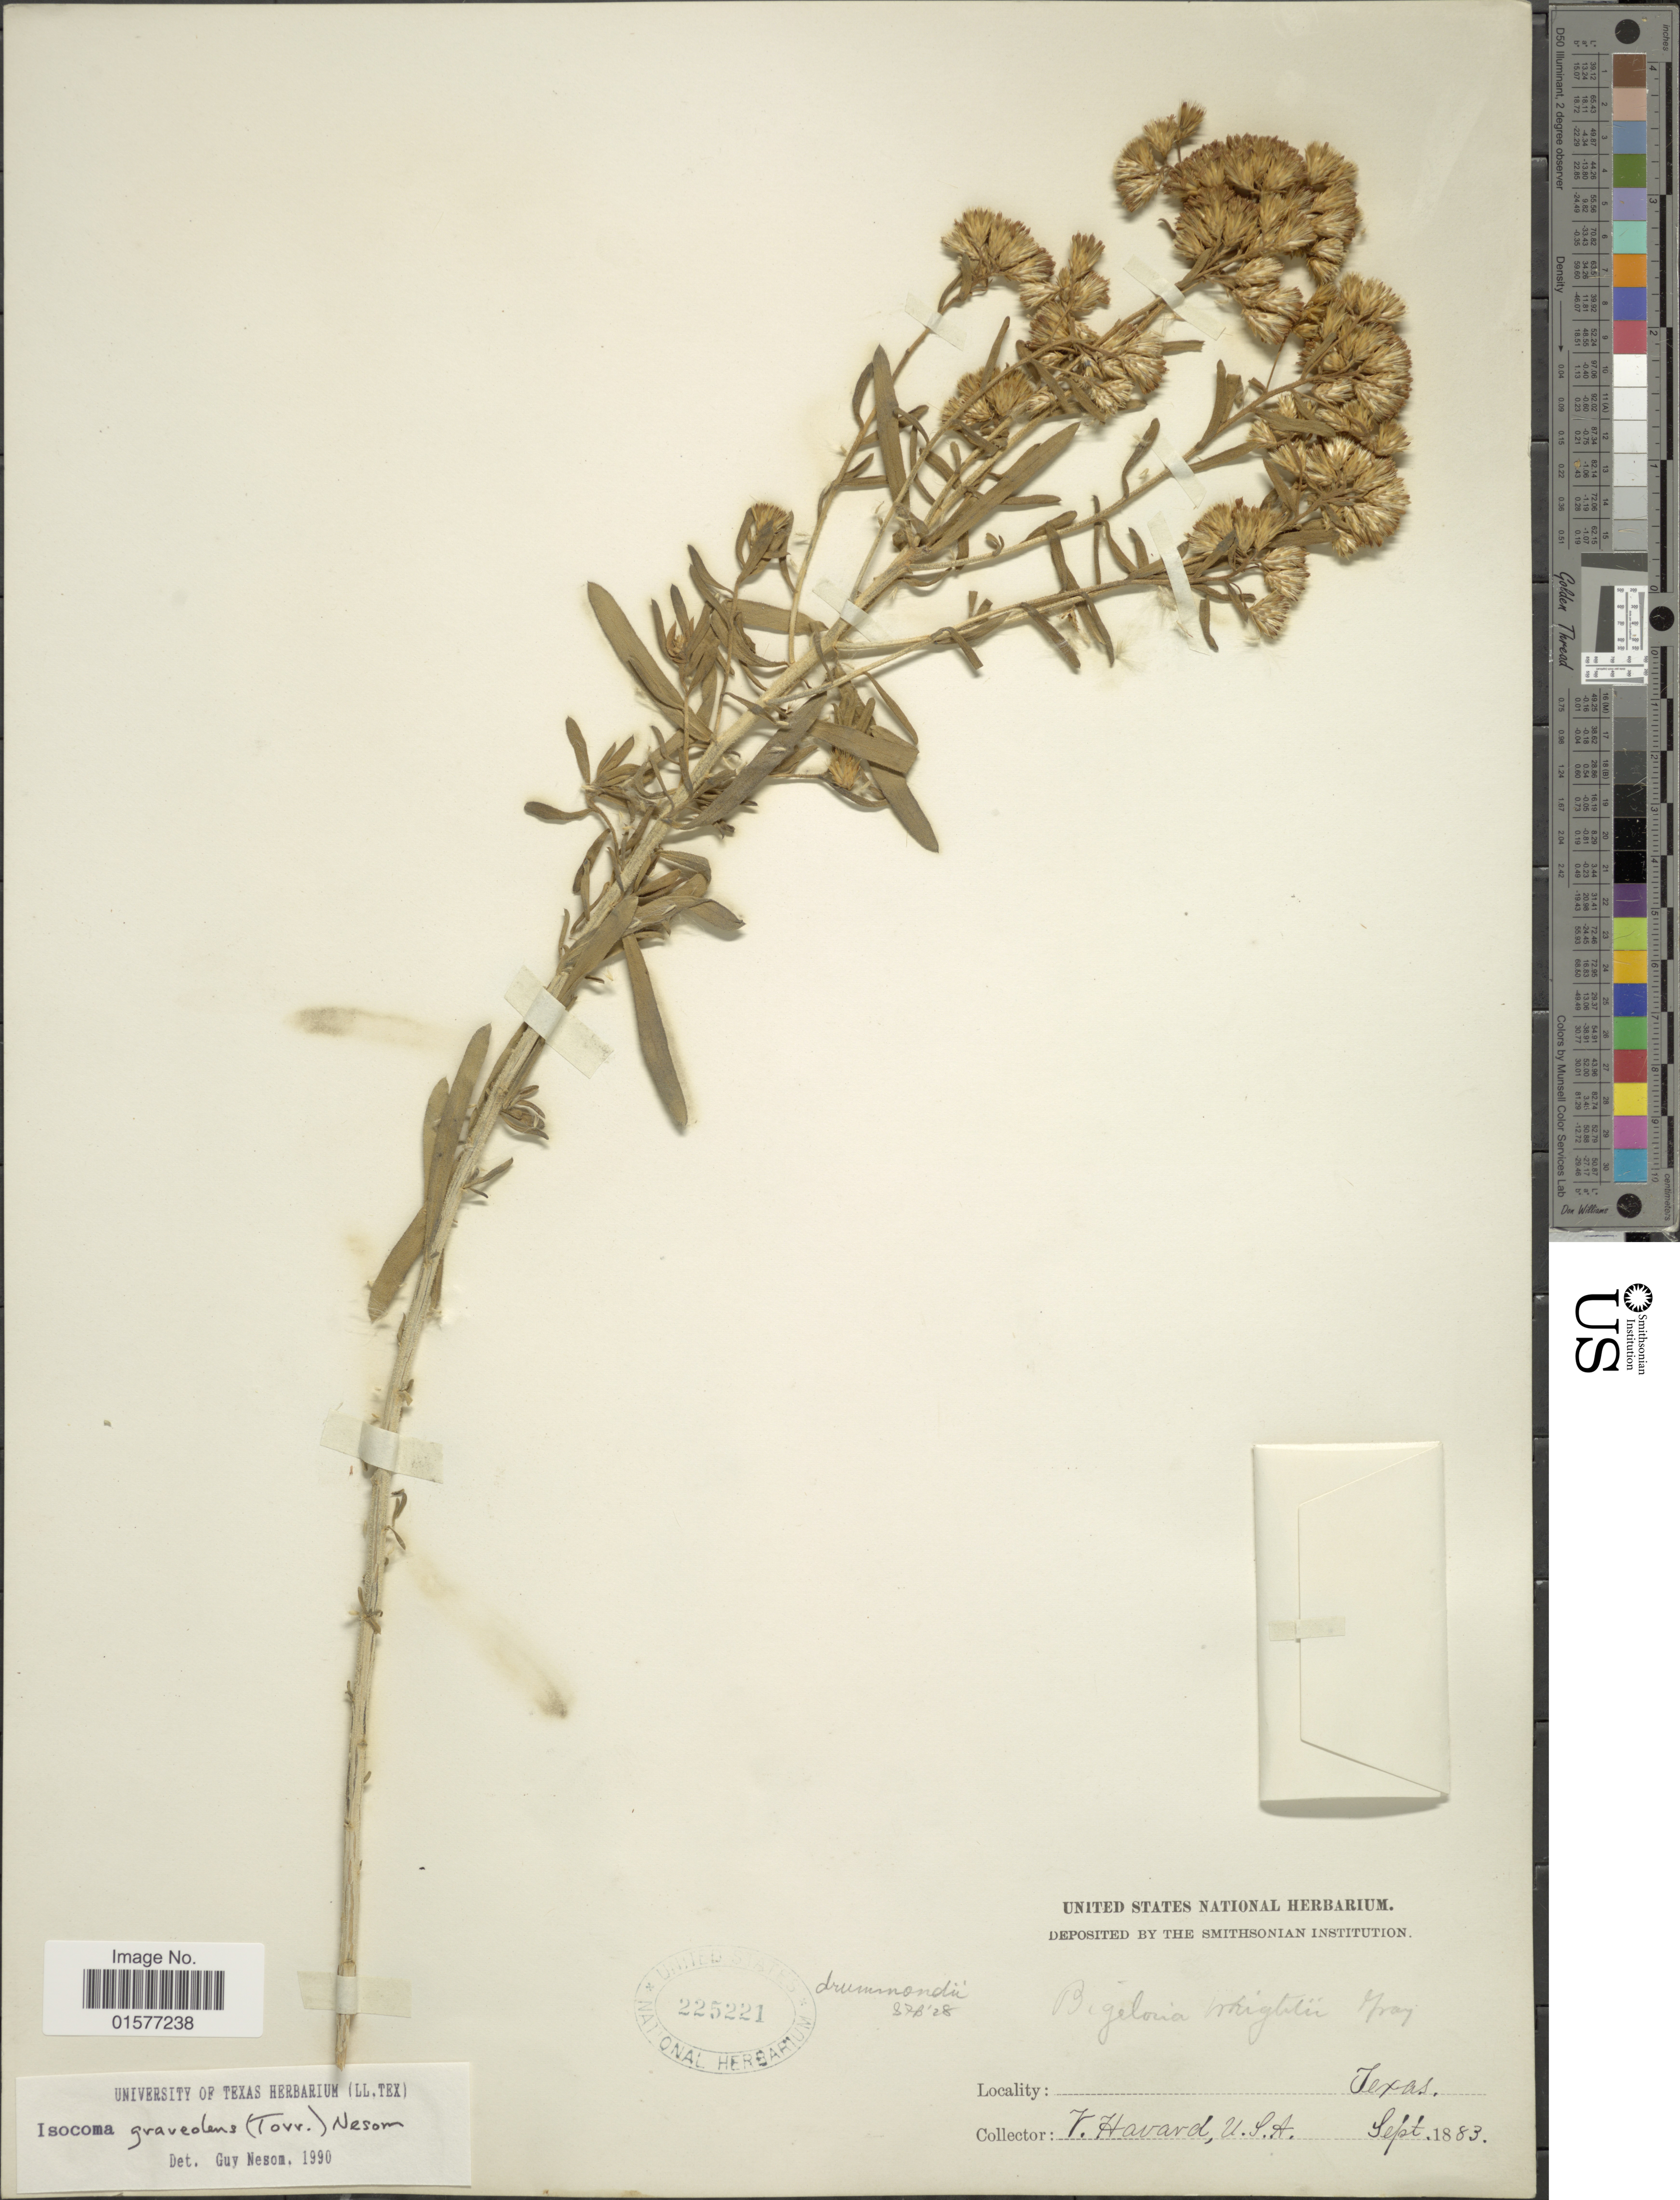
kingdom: Plantae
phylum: Tracheophyta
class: Magnoliopsida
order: Asterales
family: Asteraceae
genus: Isocoma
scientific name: Isocoma pluriflora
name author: (Torr. & A. Gray) Greene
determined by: Urbatsch, Lowell E., Curator (LSU), Louisiana State University (UNITED STATES)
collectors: C. G. Havard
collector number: s.n,.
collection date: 1883-09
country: United States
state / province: Texas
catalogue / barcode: US 225221